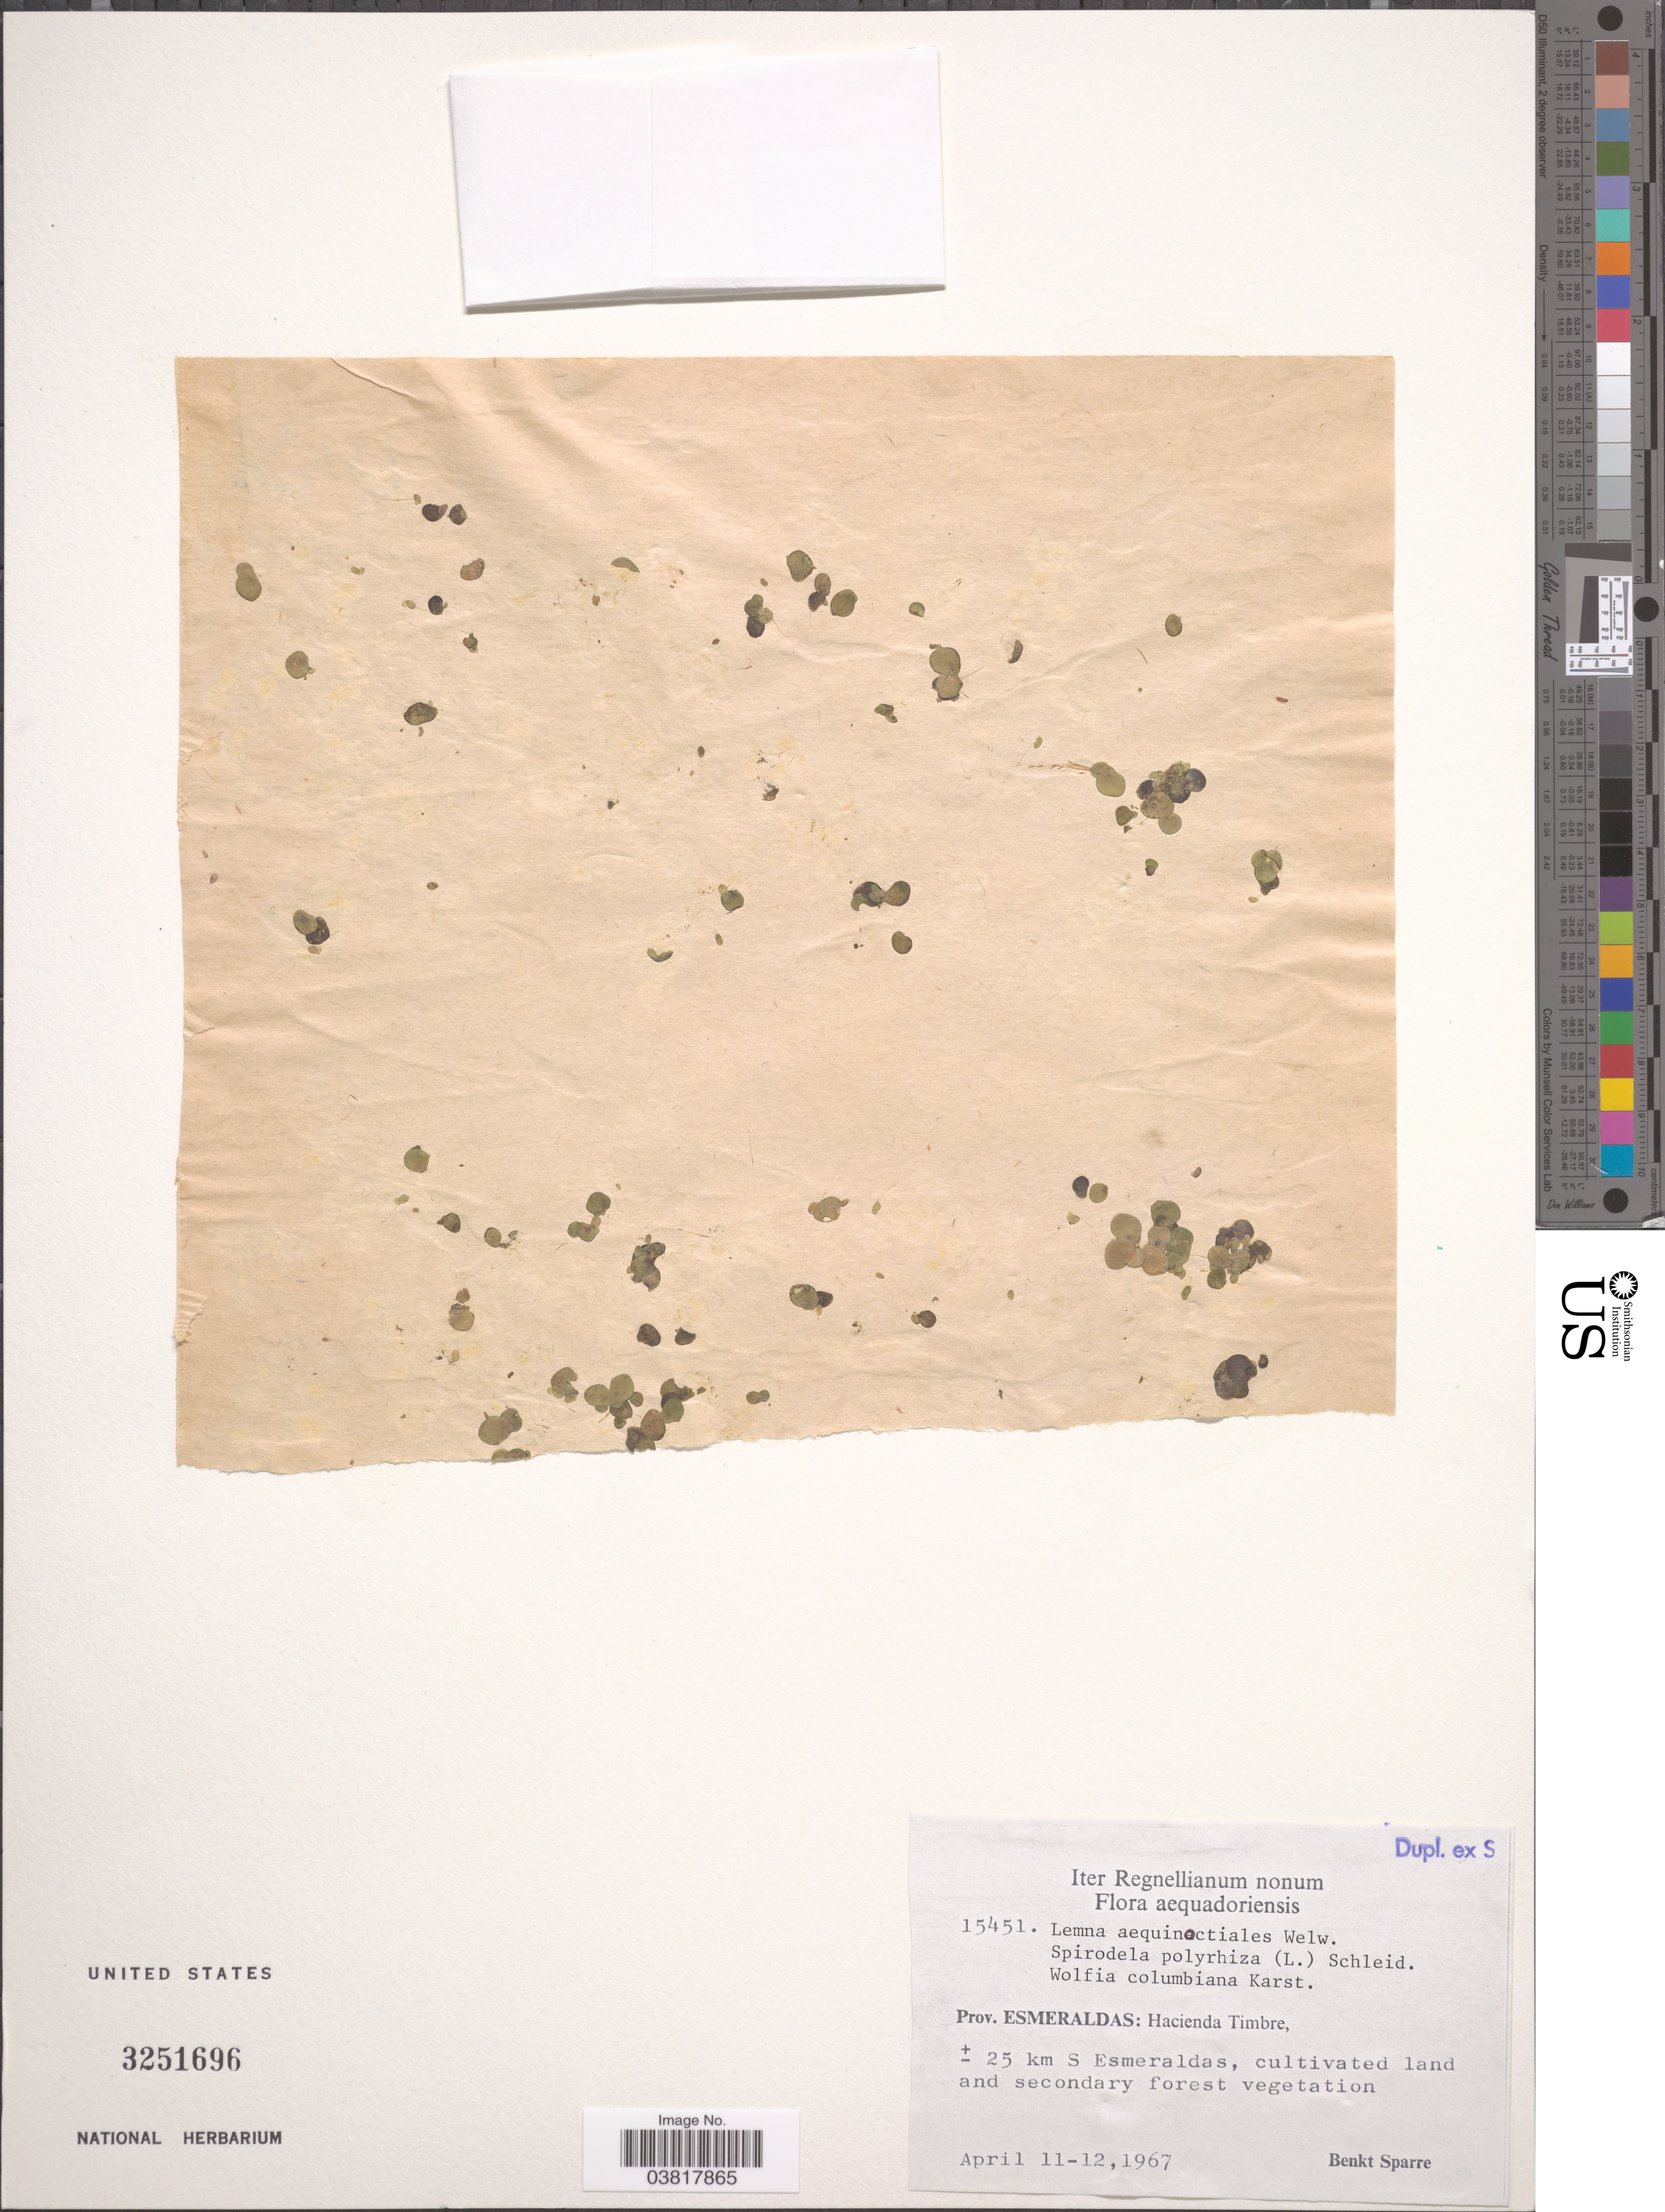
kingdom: Plantae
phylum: Tracheophyta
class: Liliopsida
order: Alismatales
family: Araceae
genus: Lemna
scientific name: Lemna aequinoctialis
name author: Welw.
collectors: B. Sparre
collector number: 15451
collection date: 1967-04-11/1967-04-12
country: Ecuador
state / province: Esmeraldas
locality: Hacienda Timbre, ± 25 km S Esmeraldas.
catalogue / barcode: US 3251696